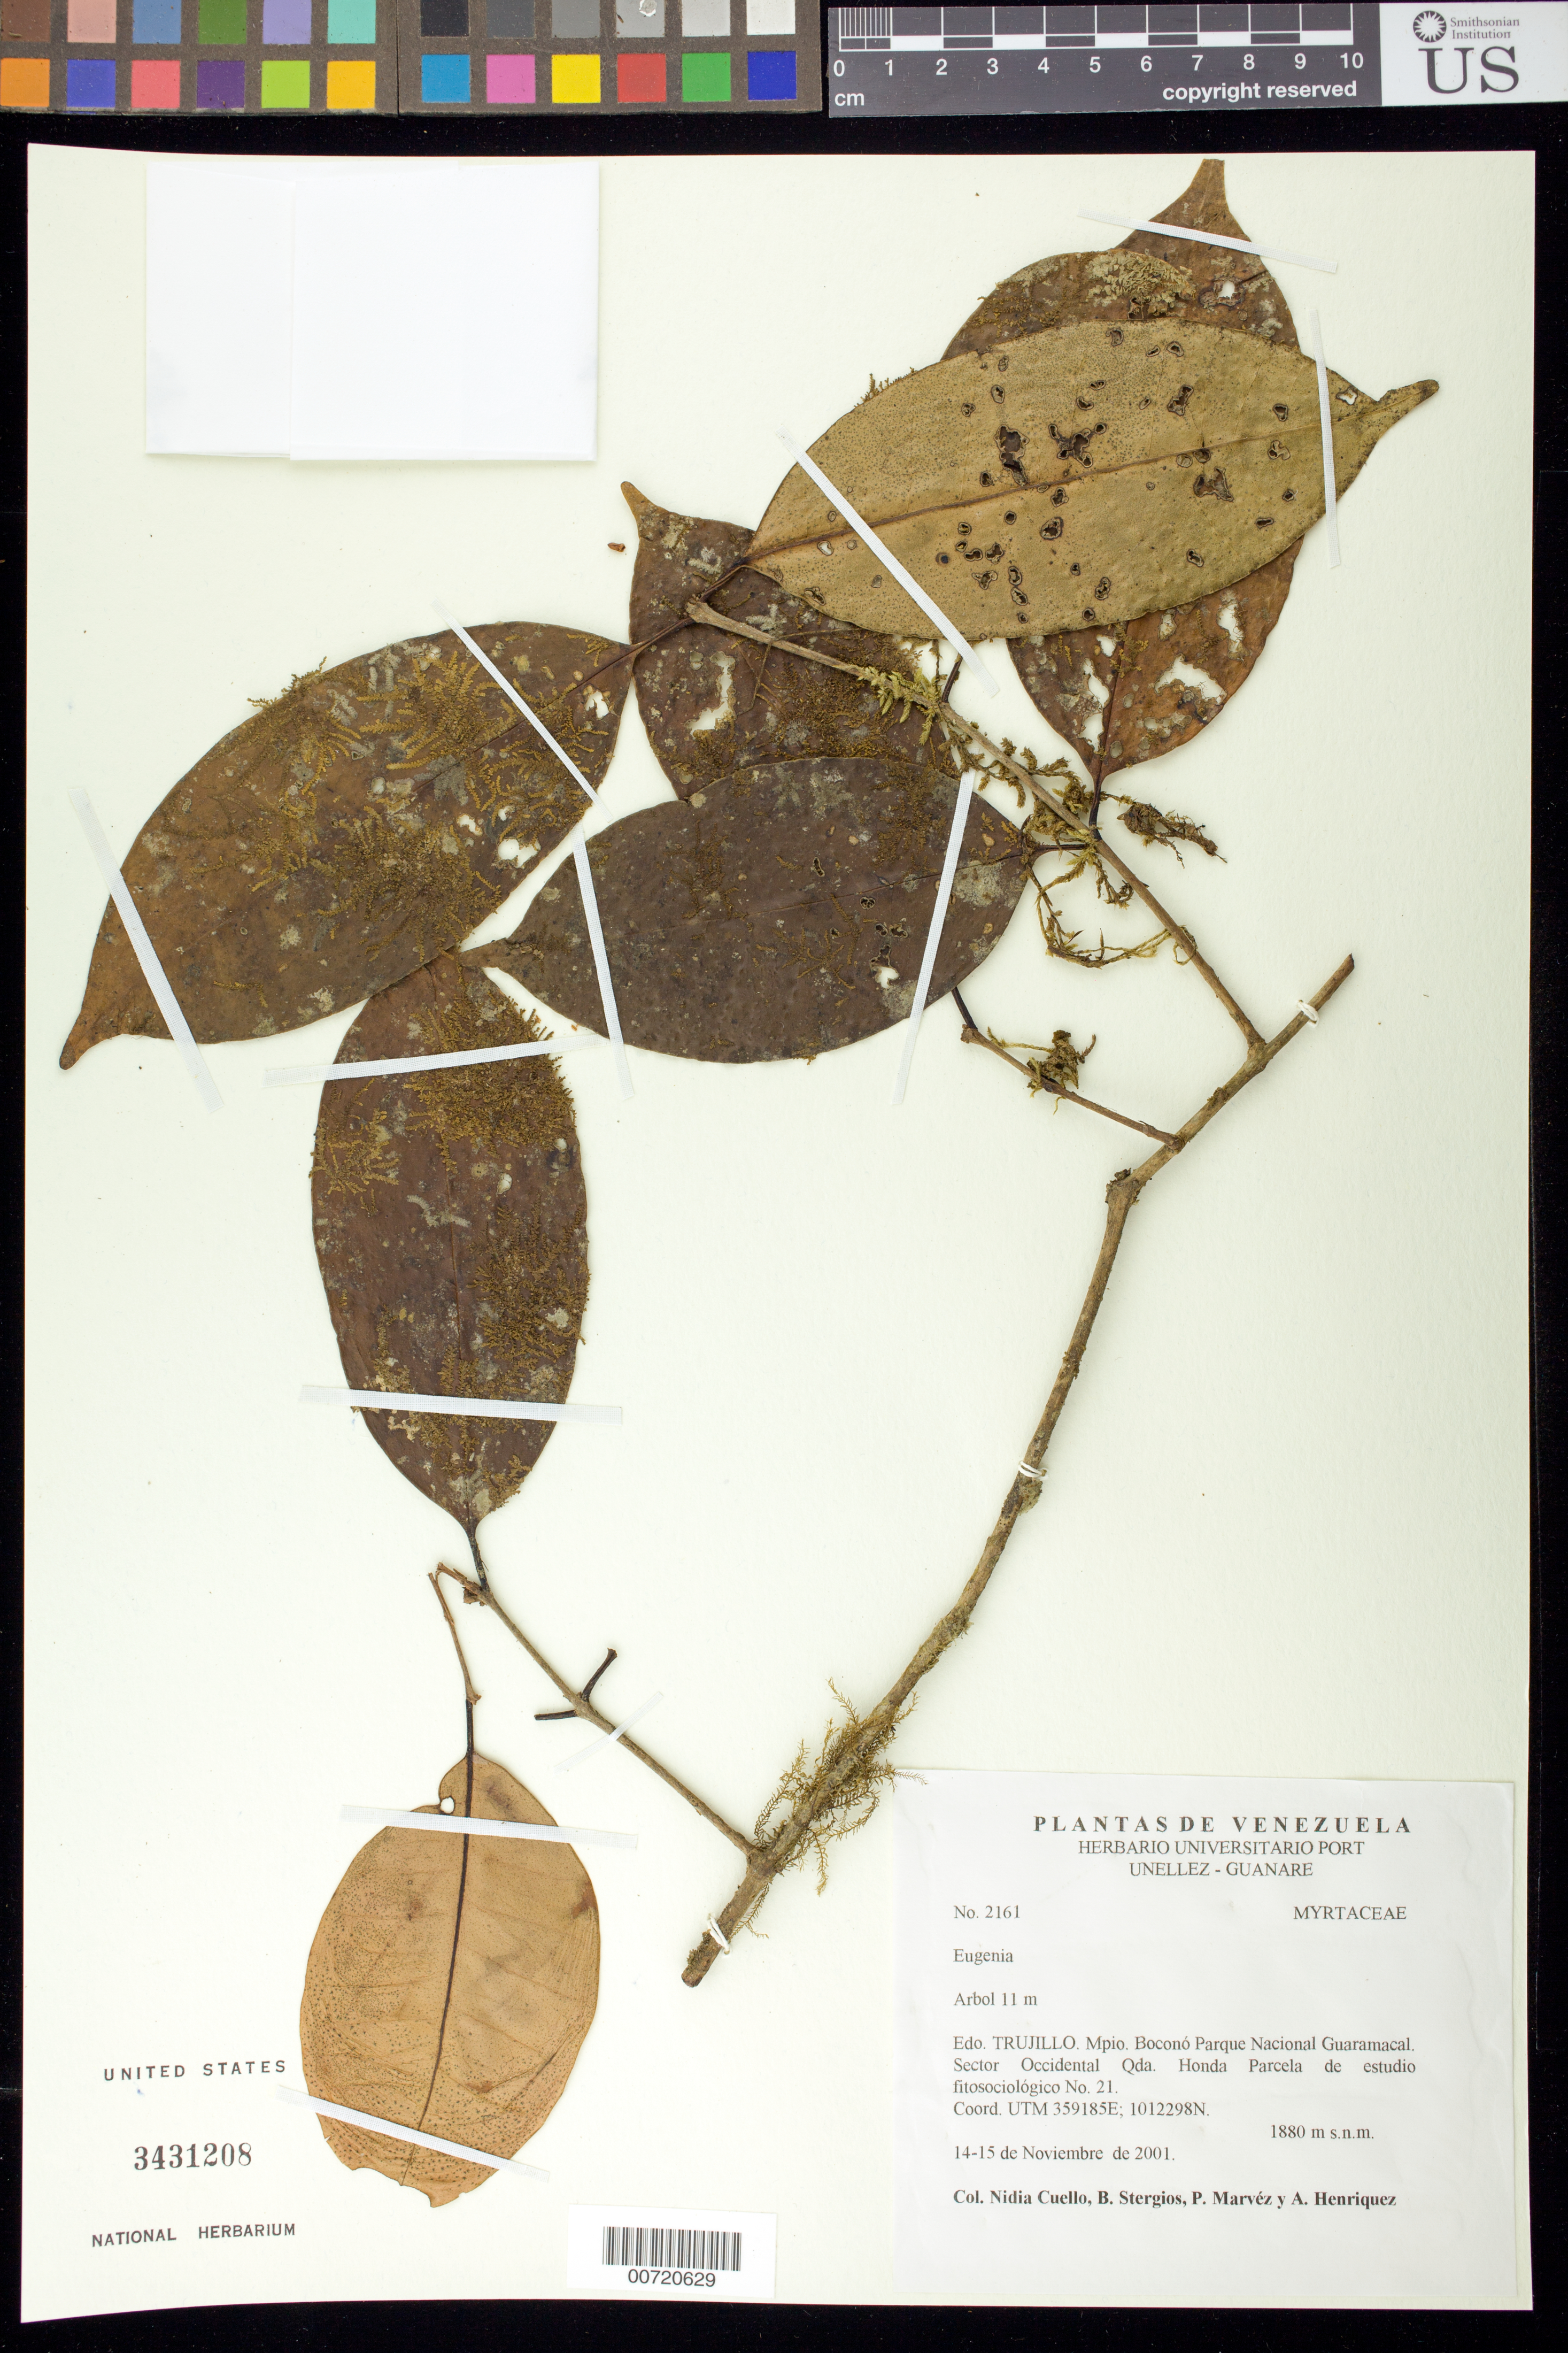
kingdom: Plantae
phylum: Tracheophyta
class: Magnoliopsida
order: Myrtales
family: Myrtaceae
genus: Eugenia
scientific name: Eugenia sp.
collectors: N. L. Cuello, B. G. Stergios, P. Marvéz & A. Henriquez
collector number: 2161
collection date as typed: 14 Nov 2001 to 15 Nov 2001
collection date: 2001-11-14/2001-11-15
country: Venezuela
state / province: Trujillo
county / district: Boconó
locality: Parque Nacional Guaramacal. Sector occidental Qda. Honda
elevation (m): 1880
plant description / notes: PORT, US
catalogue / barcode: US 3431208